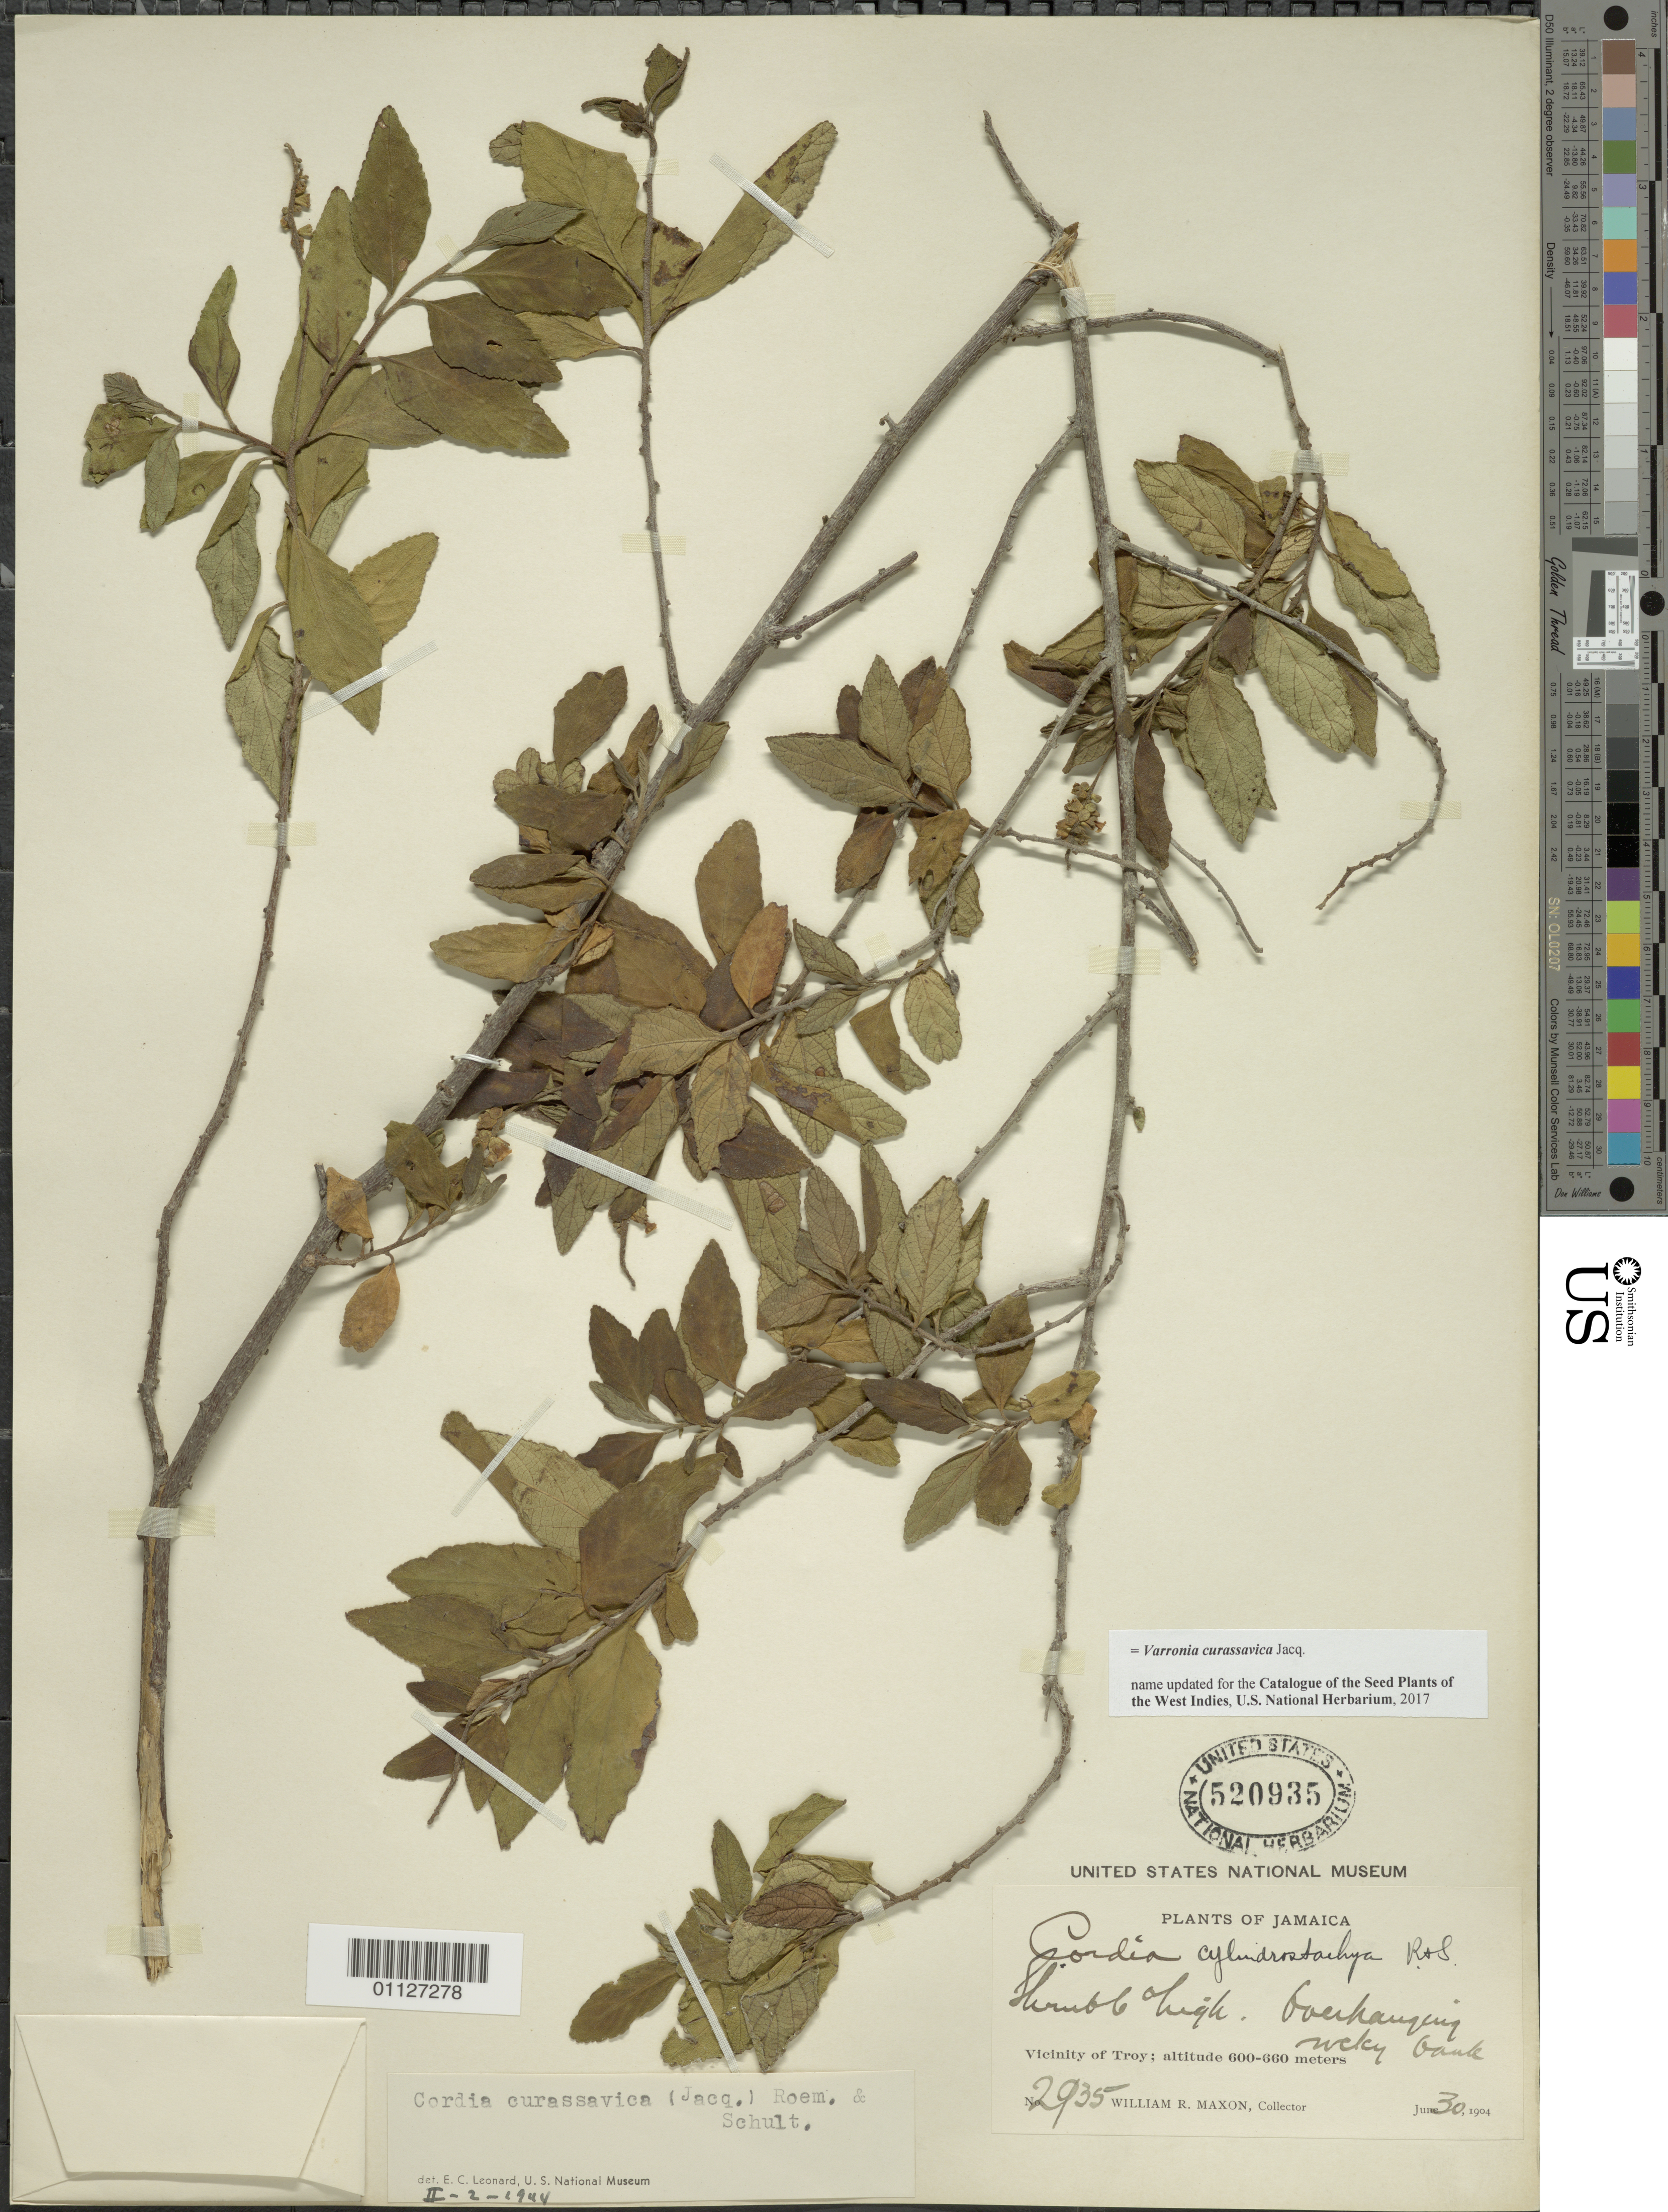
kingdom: Plantae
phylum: Tracheophyta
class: Magnoliopsida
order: Boraginales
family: Cordiaceae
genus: Varronia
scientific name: Varronia curassavica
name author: Jacq.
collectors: W. R. Maxon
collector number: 2935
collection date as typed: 30 Jun 1904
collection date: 1904-06-30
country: Jamaica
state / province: Manchester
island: Jamaica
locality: Vicinity of Troy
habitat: Overhanging rocky bank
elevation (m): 600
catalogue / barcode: US 520935